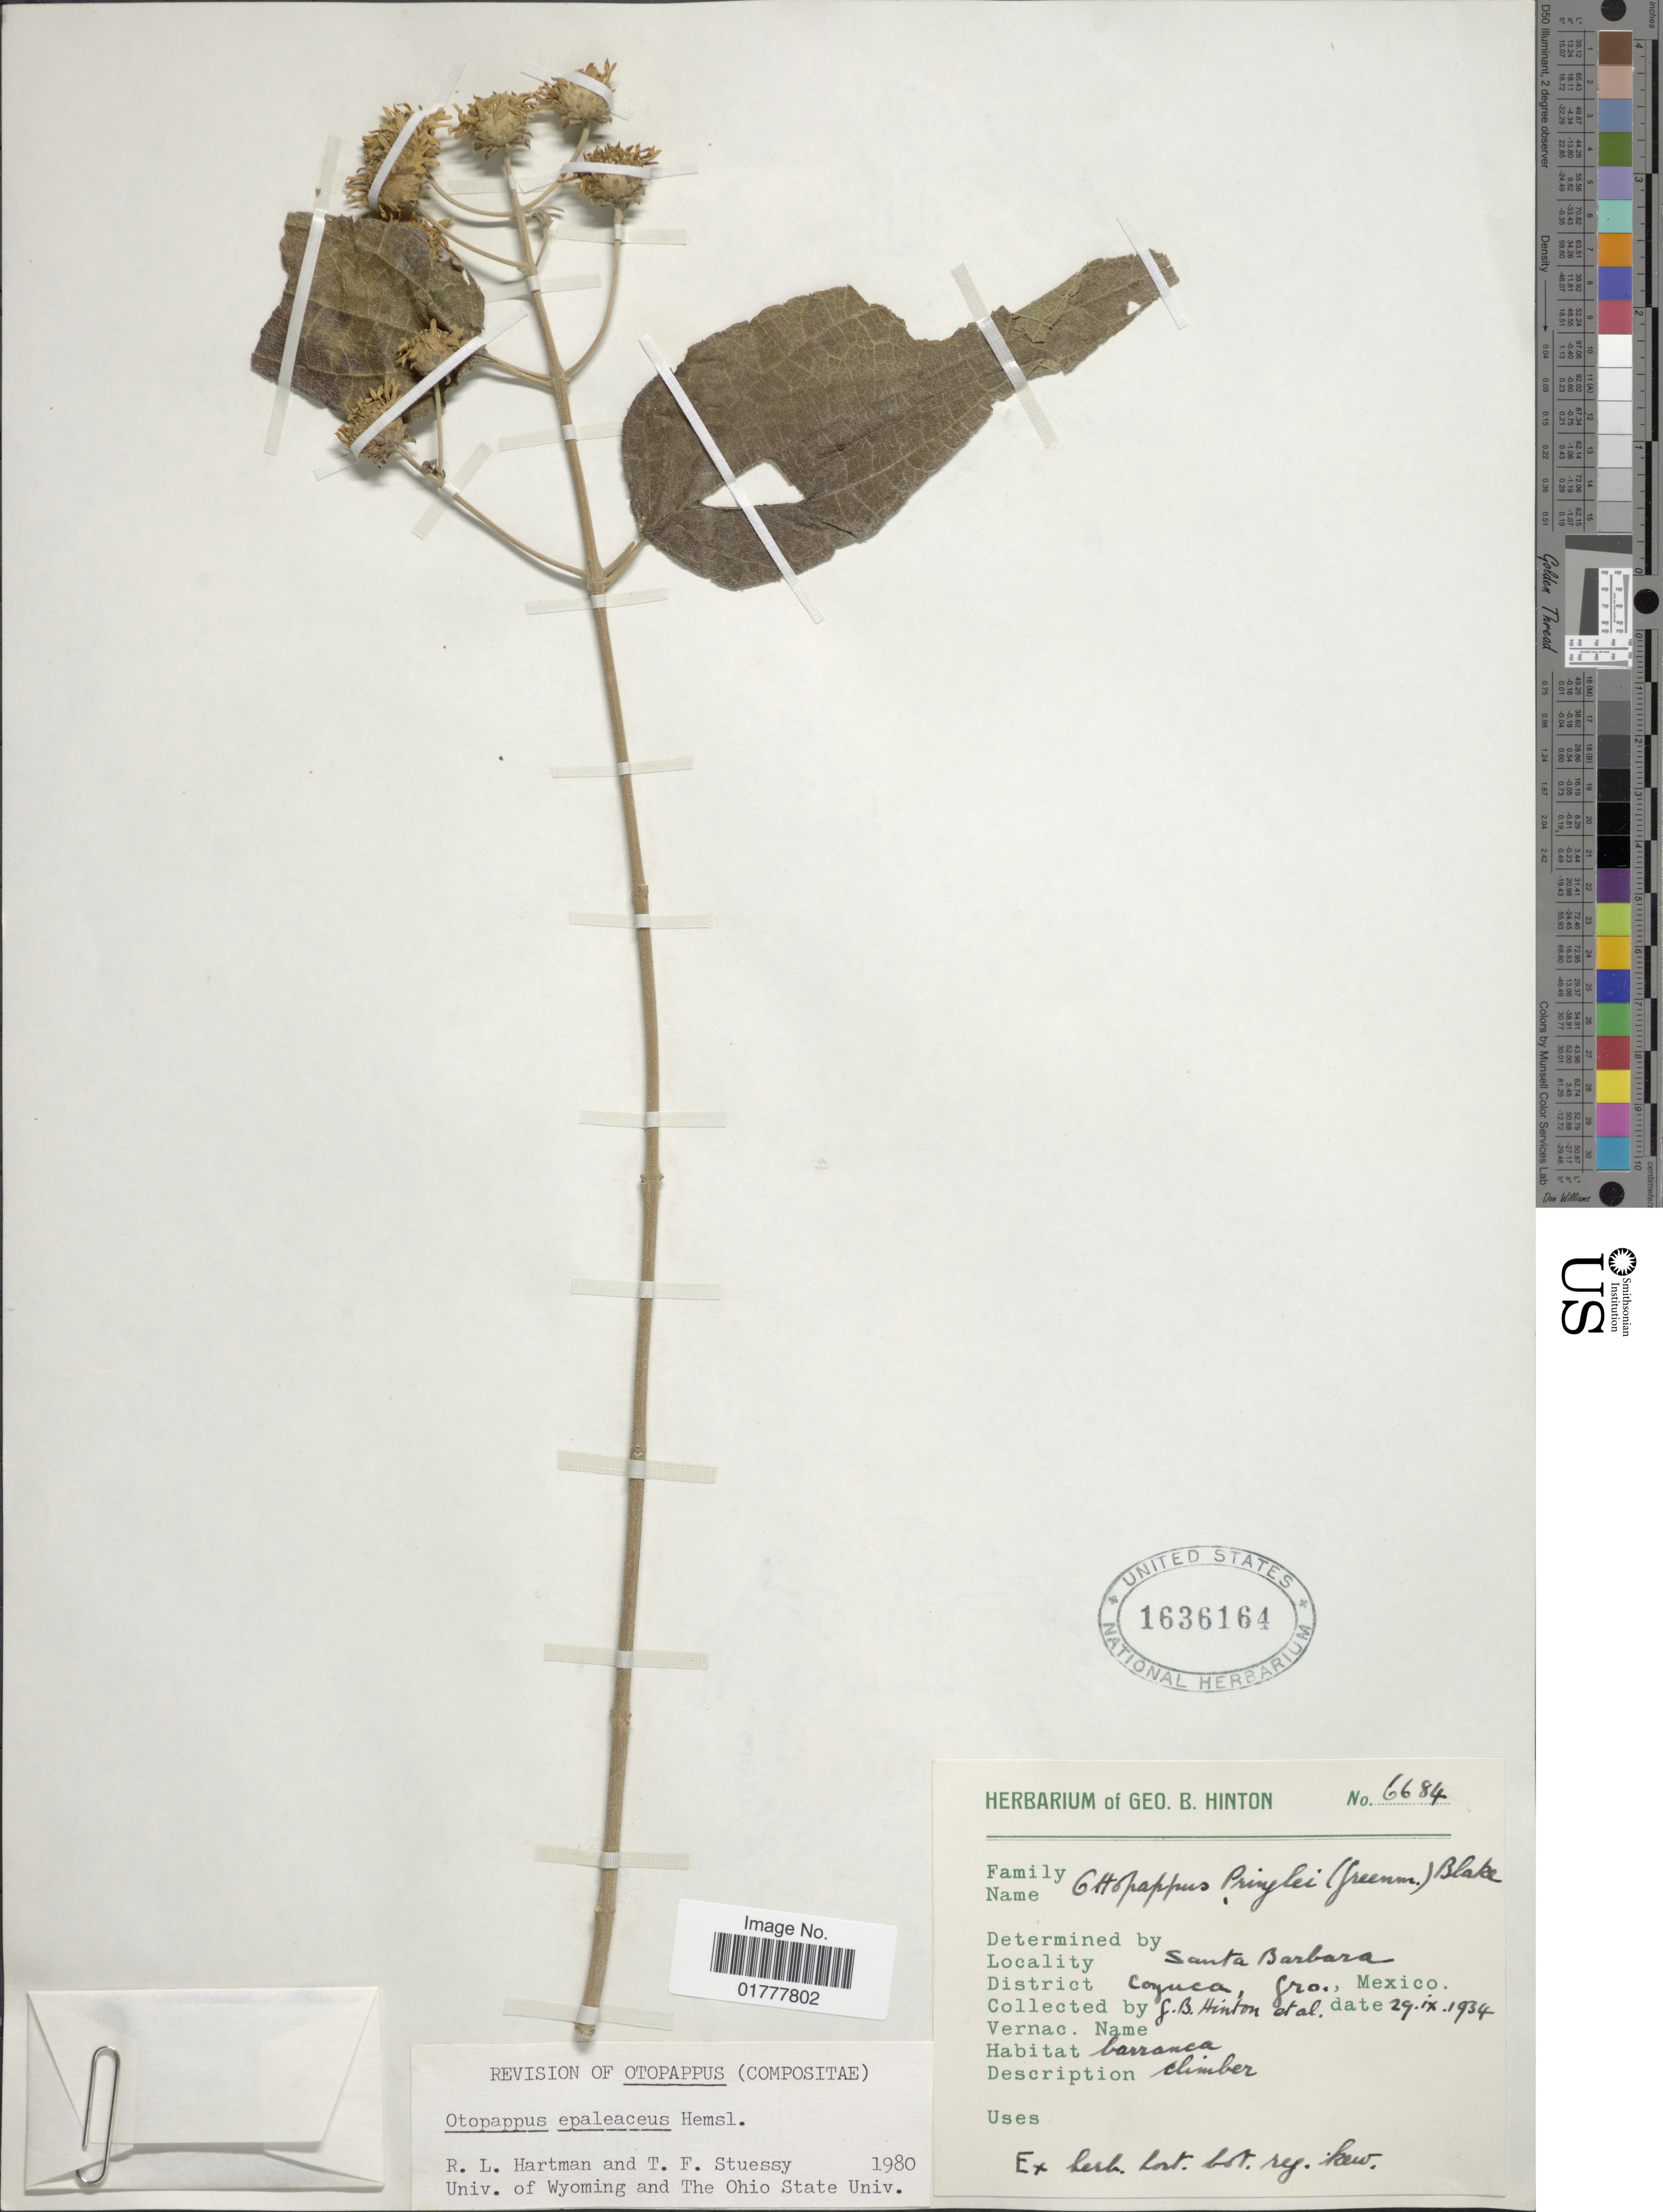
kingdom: Plantae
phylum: Tracheophyta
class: Magnoliopsida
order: Asterales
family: Asteraceae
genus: Otopappus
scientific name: Otopappus epaleaceus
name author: Hemsl.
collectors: G. B. Hinton & et al.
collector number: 6684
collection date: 1934-09-29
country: Mexico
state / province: Guerrero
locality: Santa Brabara, Cozuca, Gro. Mexico.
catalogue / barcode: US 1636164